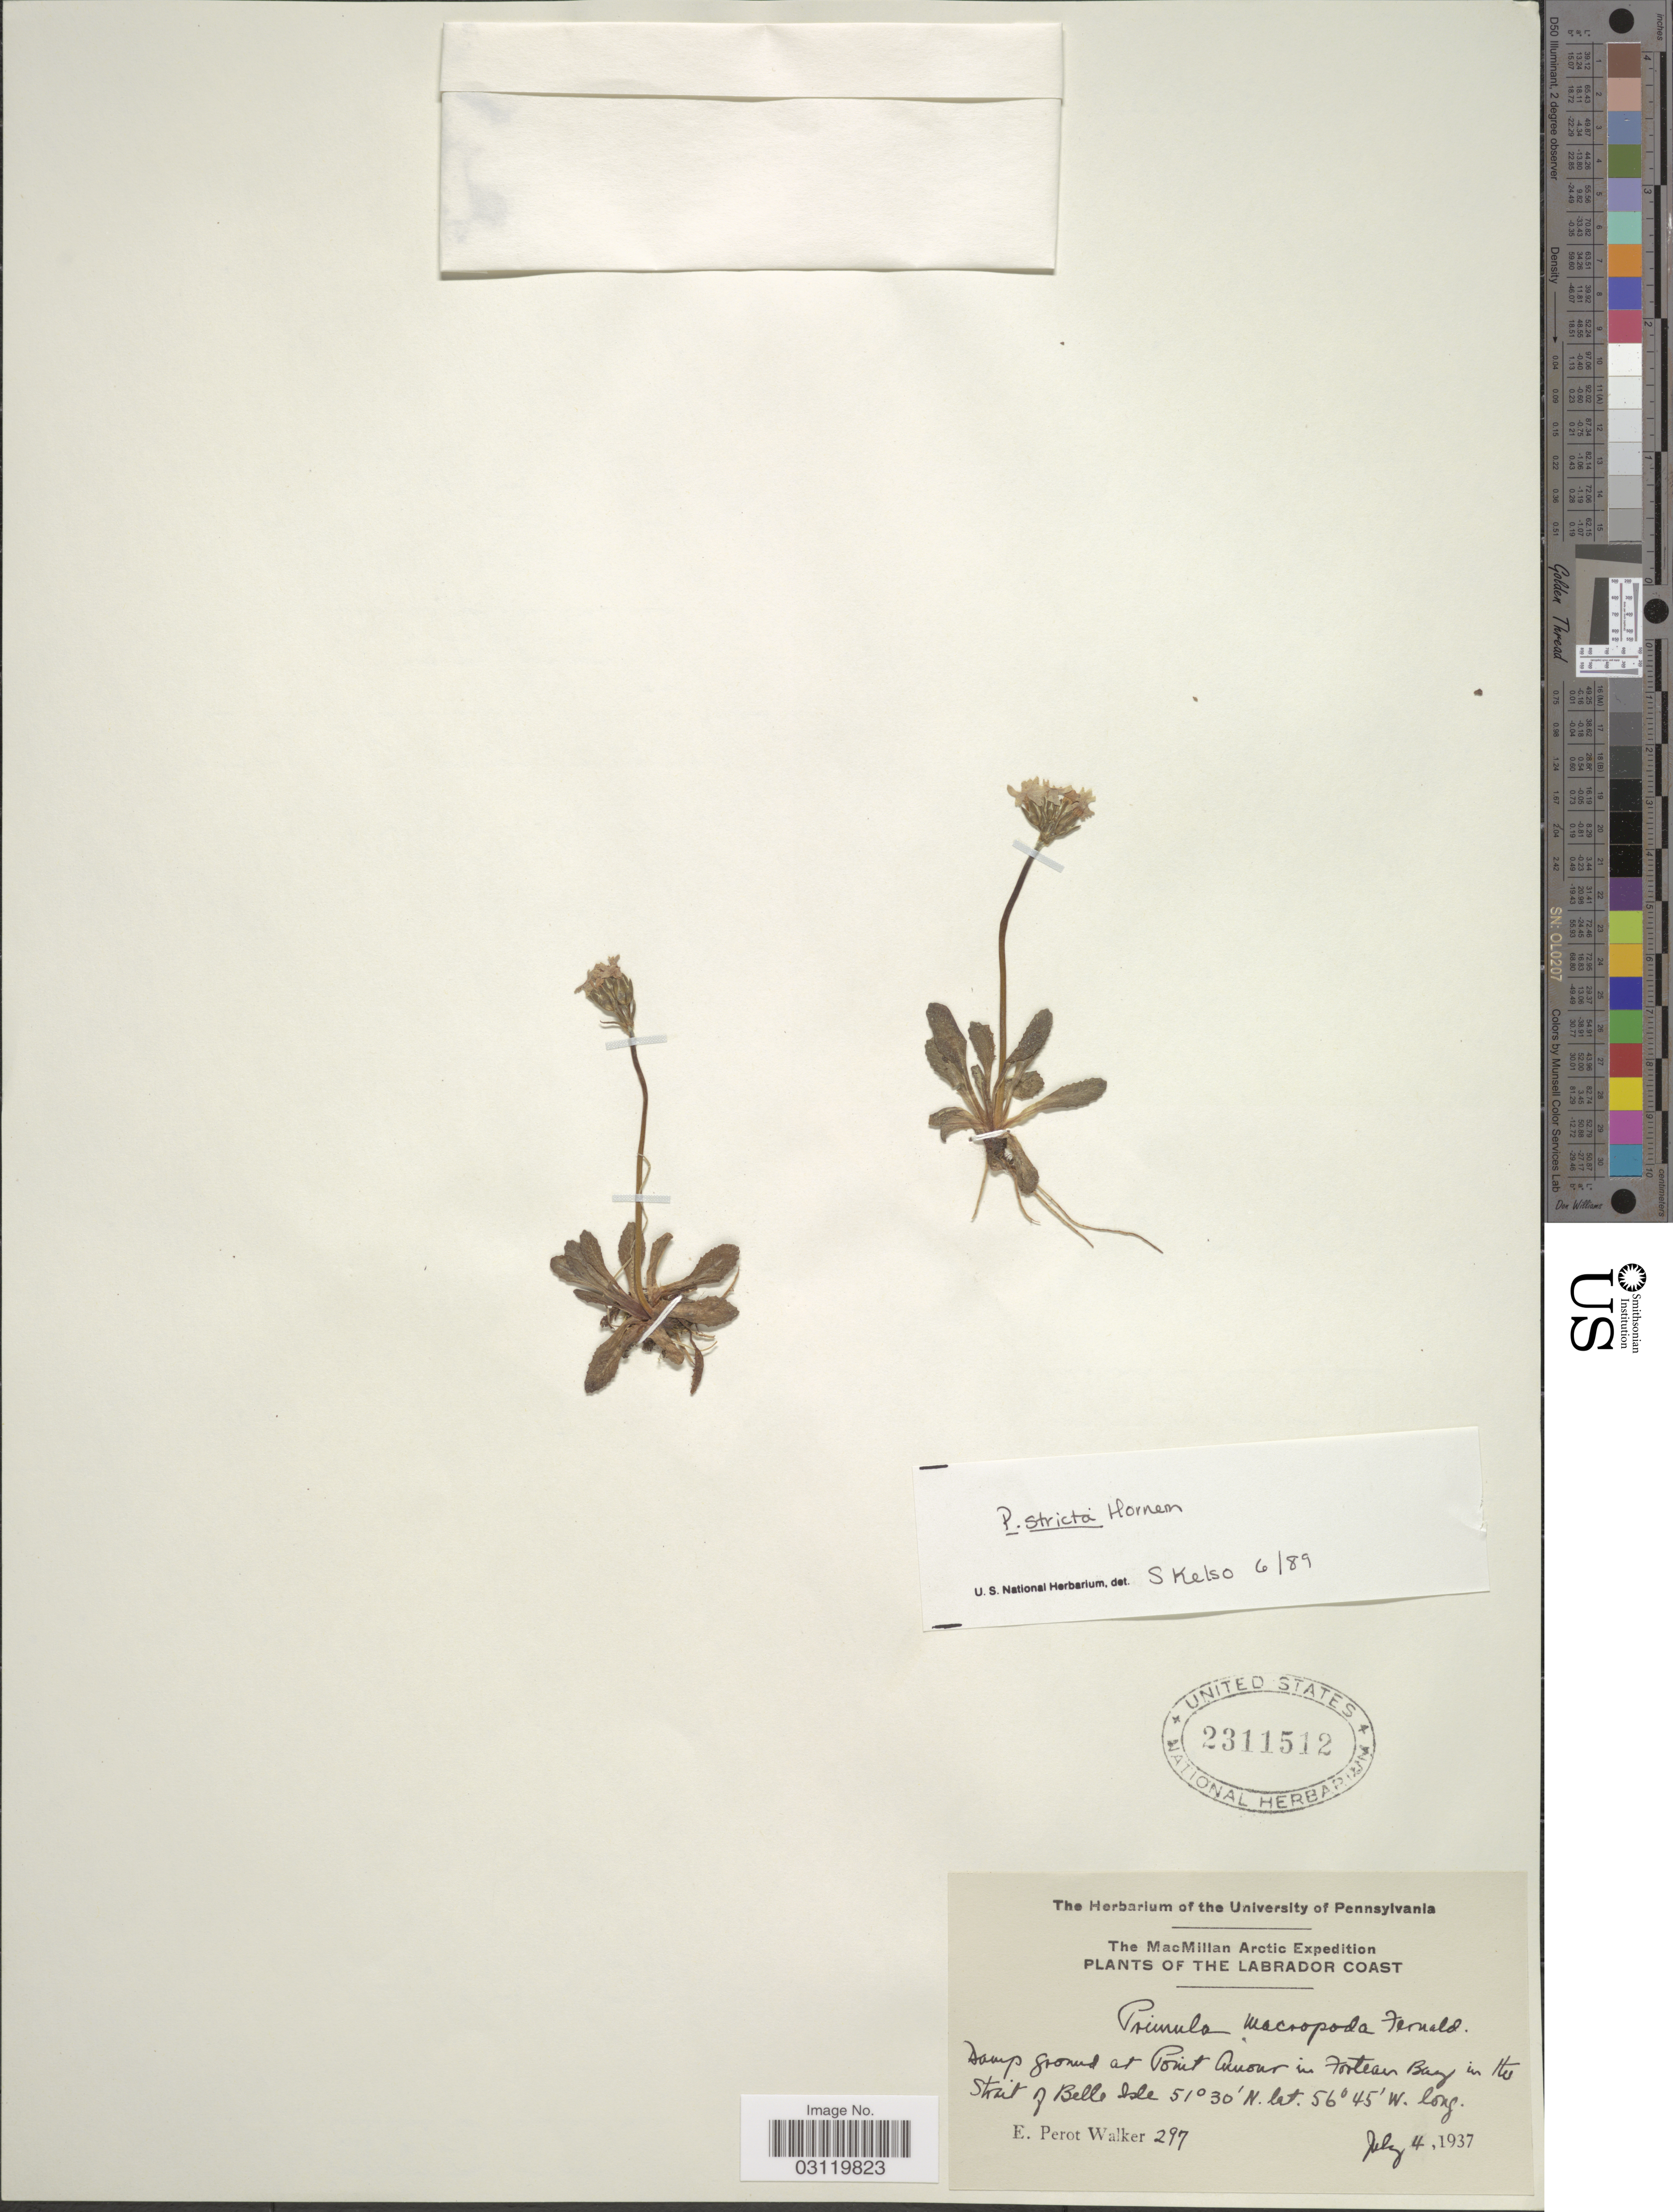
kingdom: Plantae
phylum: Tracheophyta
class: Magnoliopsida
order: Ericales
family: Primulaceae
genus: Primula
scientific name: Primula stricta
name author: Hornem.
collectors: E. Walker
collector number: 297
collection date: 1937-07-04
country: Canada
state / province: Newfoundland and Labrador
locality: The MacMillan Arctic Expedition, The Labrador Coast, Damp ground at Point Amour in Forteau Bay in the Strait of Belle Isle.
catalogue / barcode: US 2311512